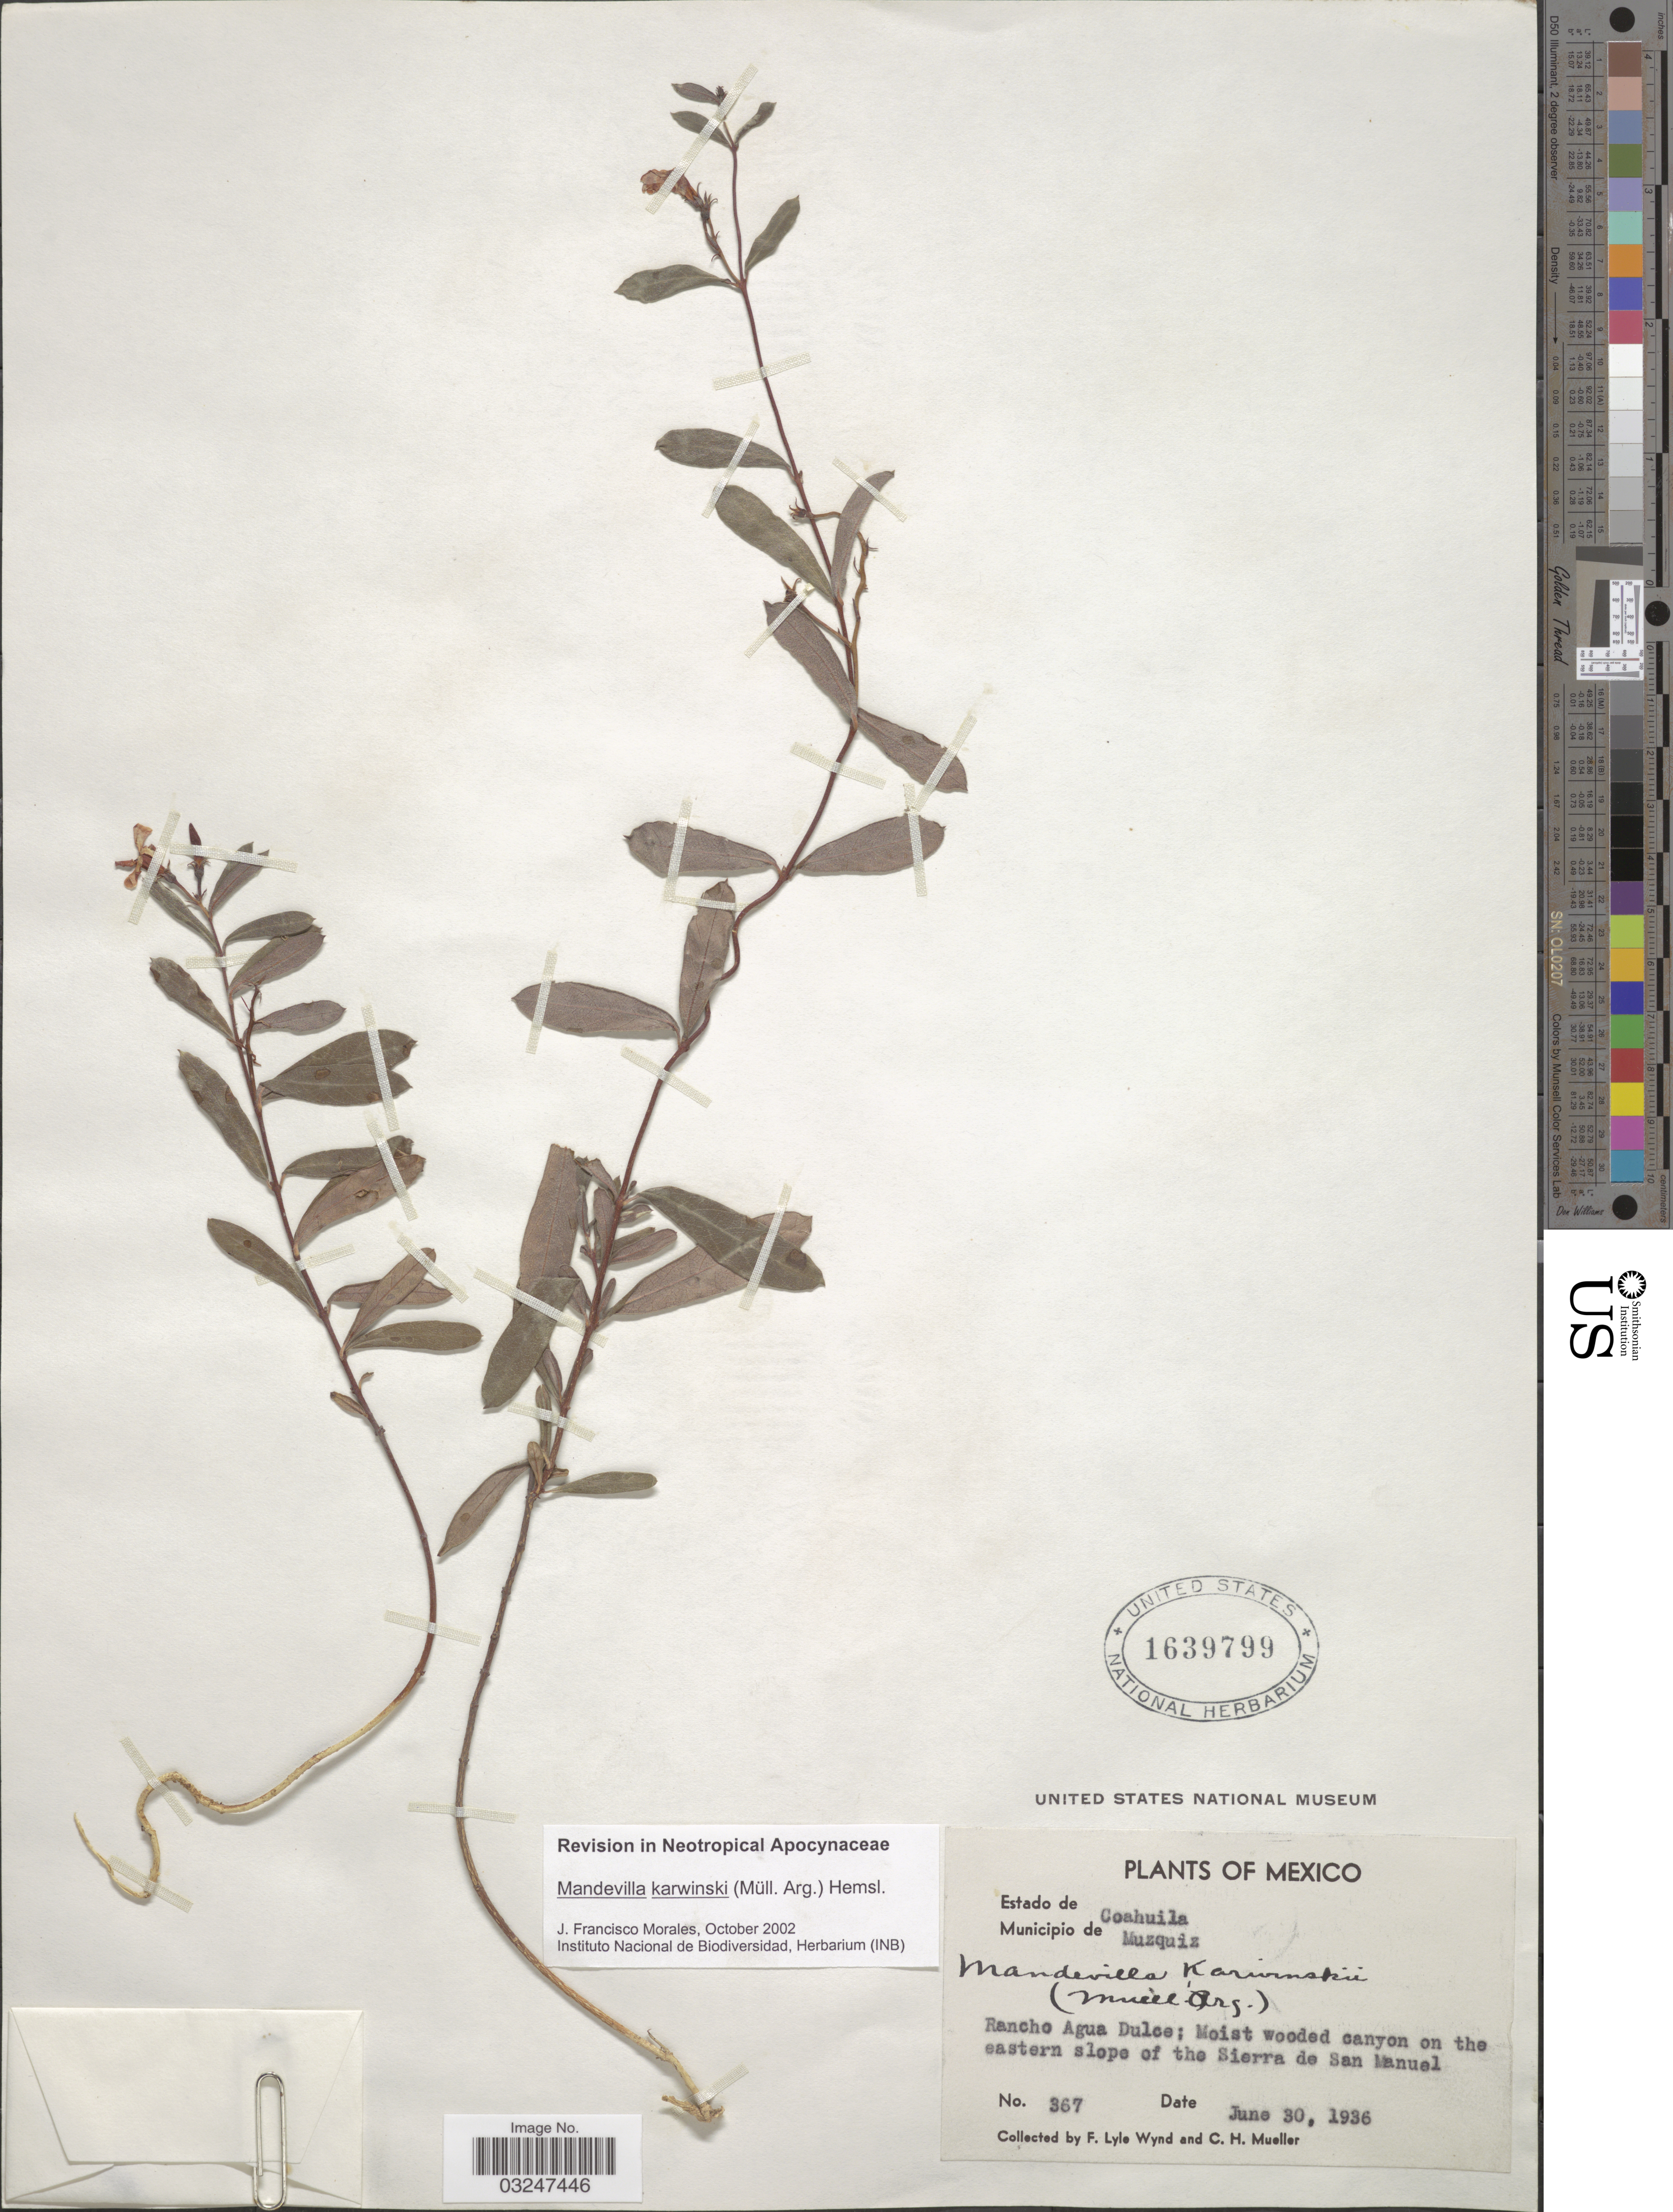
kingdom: Plantae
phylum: Tracheophyta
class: Magnoliopsida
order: Gentianales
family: Apocynaceae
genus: Mandevilla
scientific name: Mandevilla karwinski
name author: (Müll. Arg.) Hemsl.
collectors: F. L. Wynd & C. H. Mueller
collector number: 367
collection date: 1936-06-30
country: Mexico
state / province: Coahuila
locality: Municipio de Muzquiz, Rancho Agua Dulce; Moist wooded canyon on the eastern slope of the Sierra de San Manuel.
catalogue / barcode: US 1639799